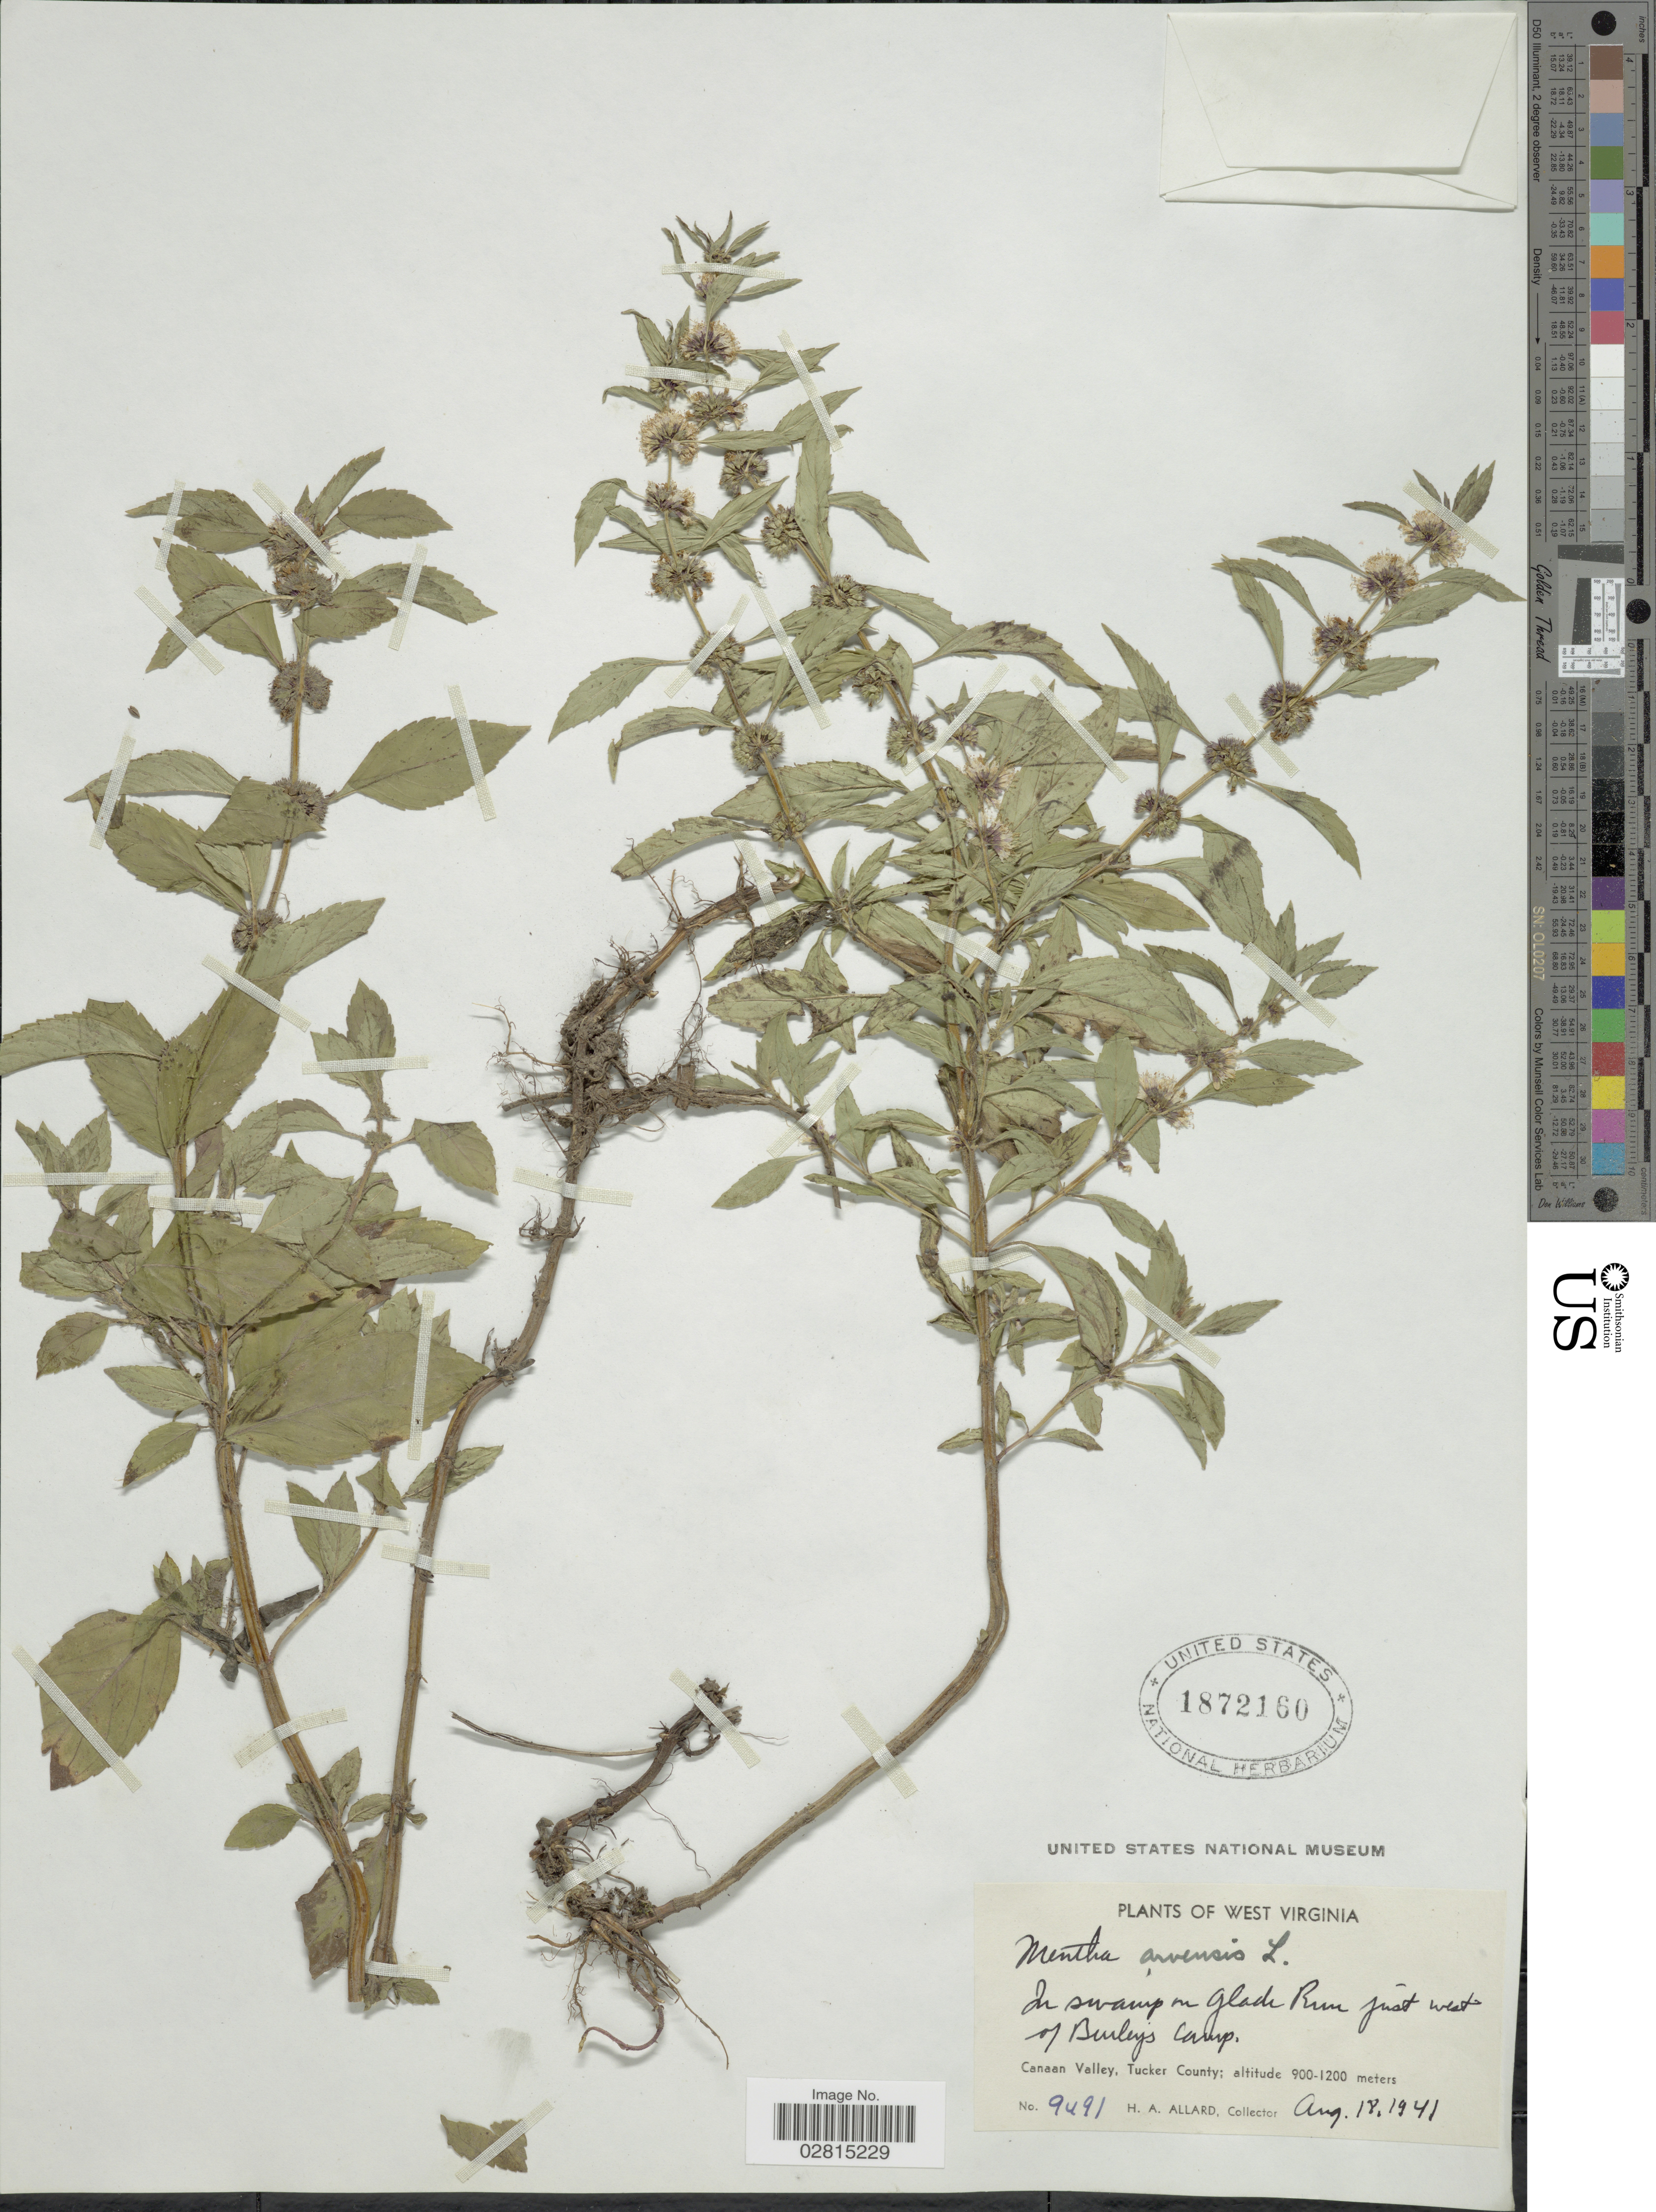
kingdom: Plantae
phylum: Tracheophyta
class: Magnoliopsida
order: Lamiales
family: Lamiaceae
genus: Mentha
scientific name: Mentha arvensis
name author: L.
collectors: H. A. Allard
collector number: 9491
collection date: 1945-08-18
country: United States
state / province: West Virginia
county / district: Tucker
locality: Glade Run just west of Burley's Camp, Canaan Valley, Tucker County.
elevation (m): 900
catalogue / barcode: US 1872160